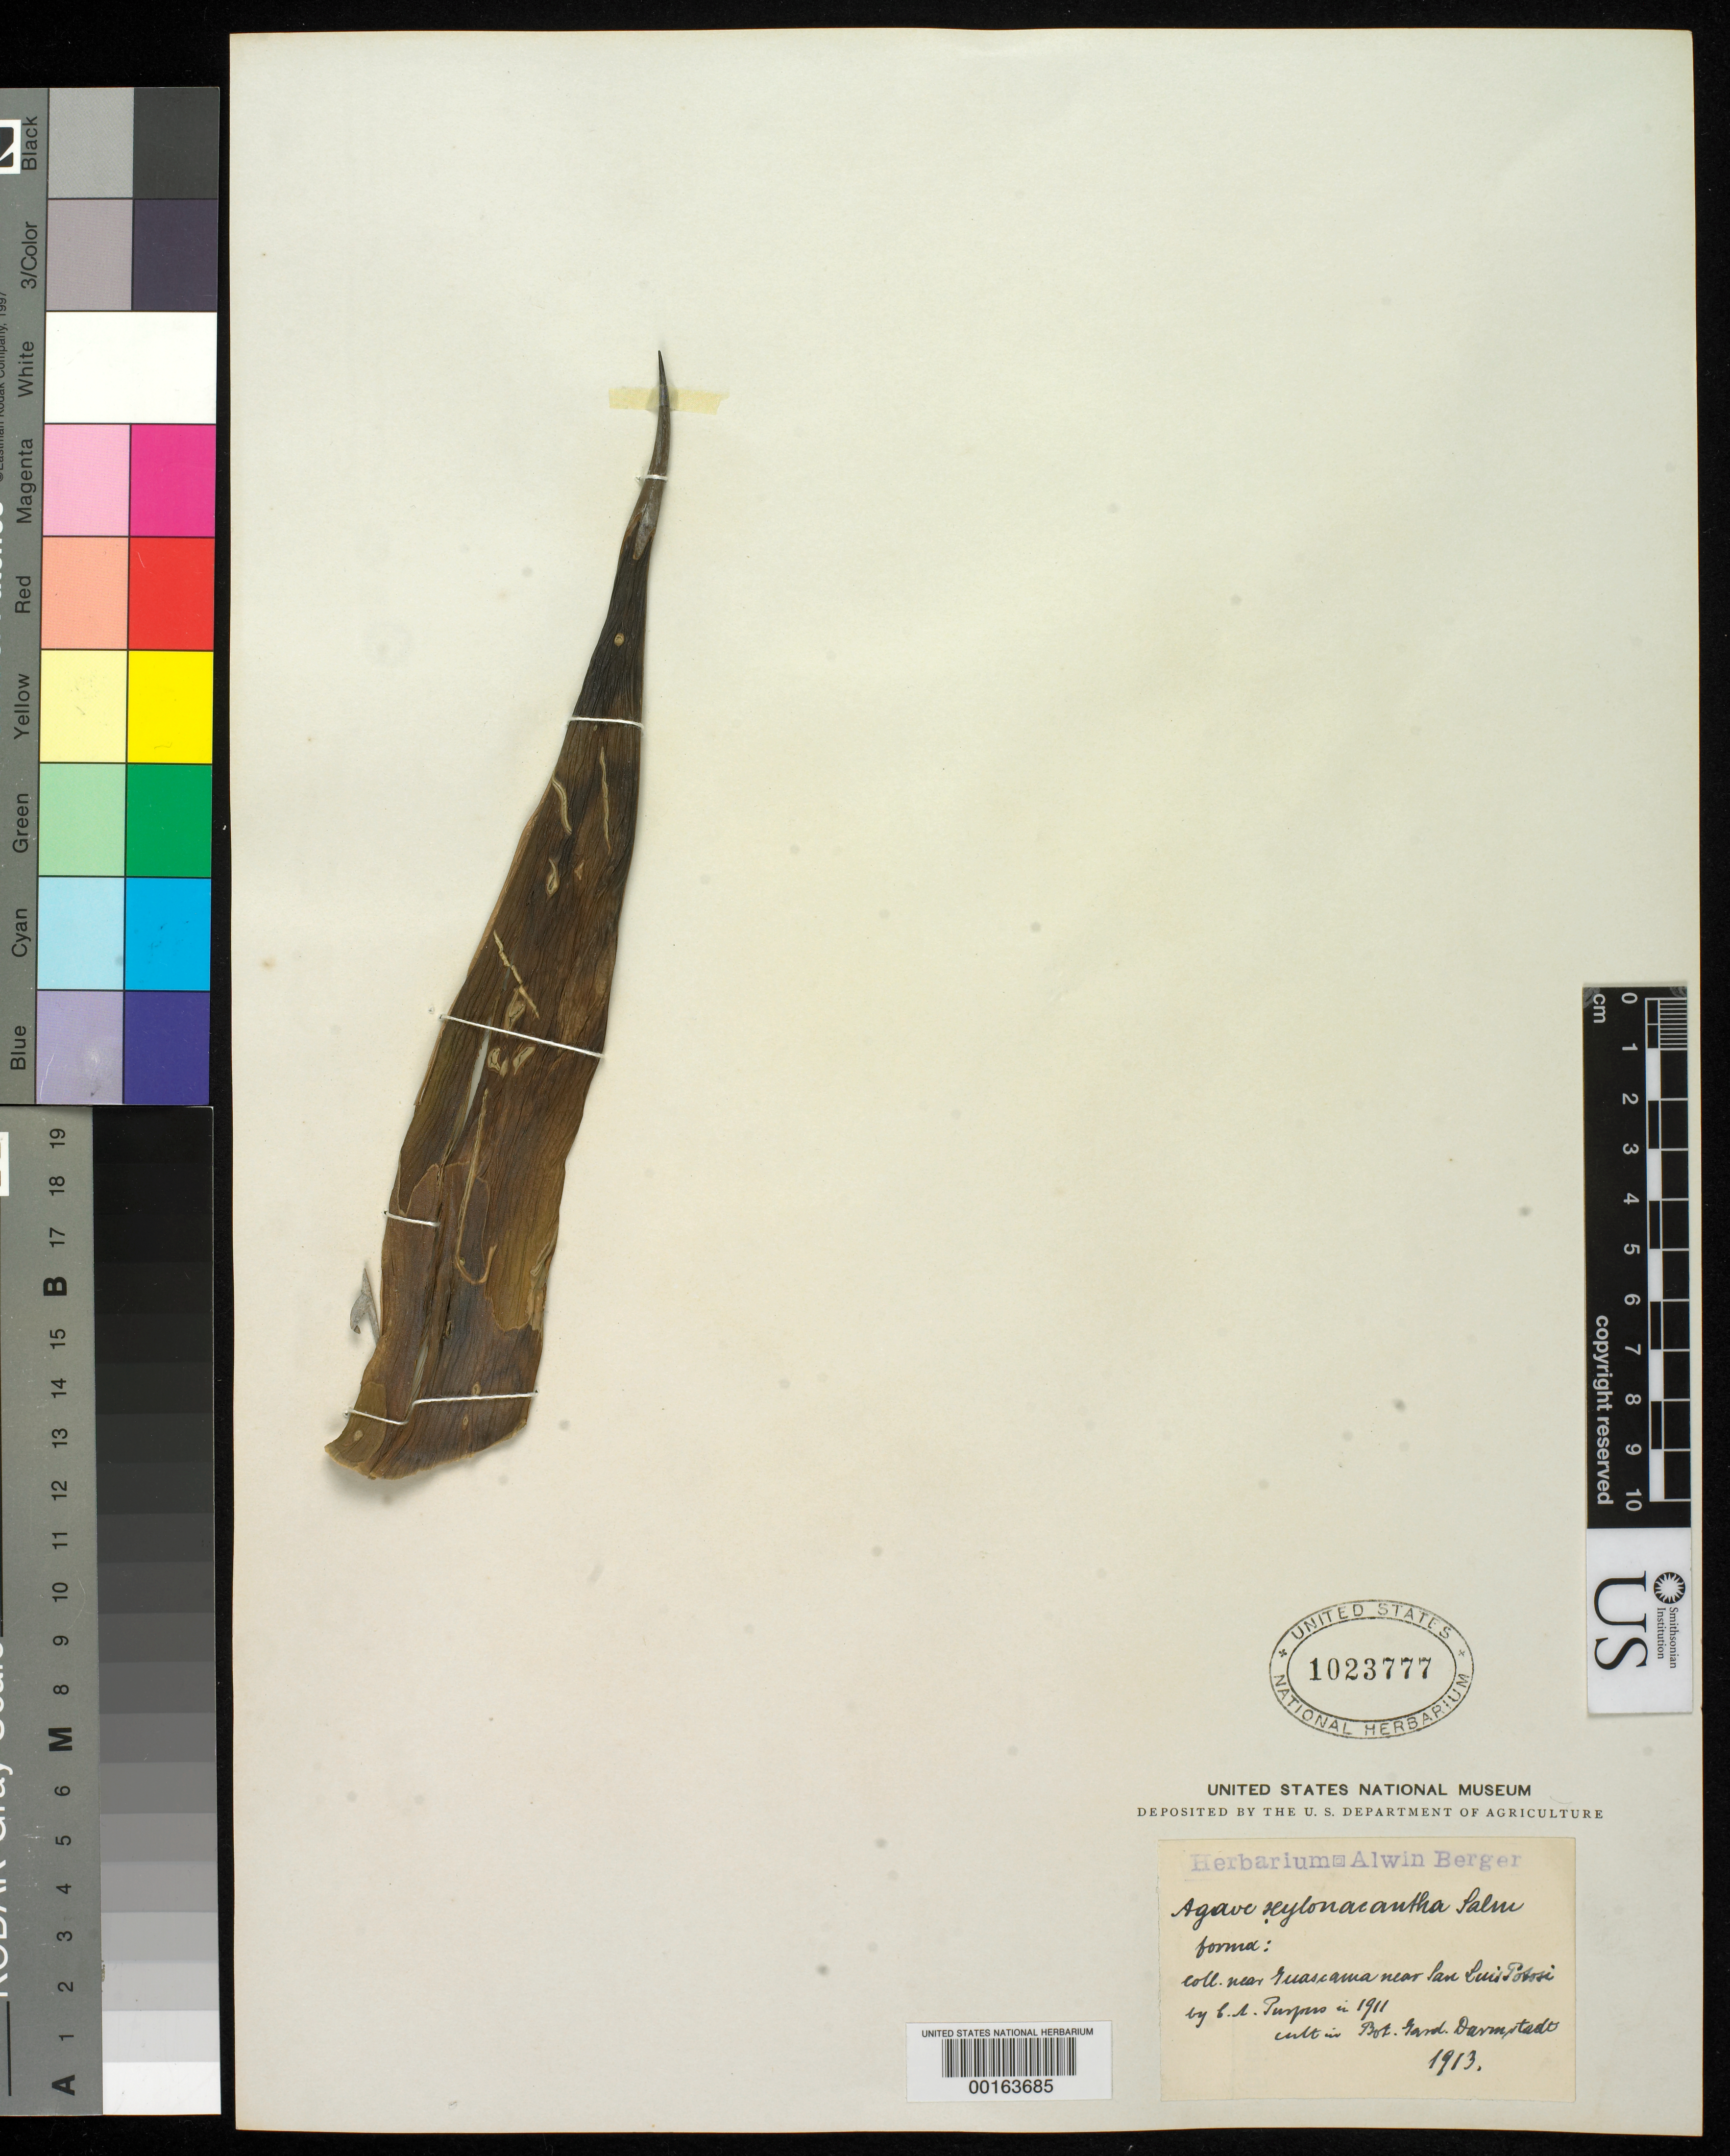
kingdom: Plantae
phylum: Tracheophyta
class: Liliopsida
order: Asparagales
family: Asparagaceae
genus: Agave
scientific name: Agave xylonacantha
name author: Salm-Dyck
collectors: ex herb. A. Berger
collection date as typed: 1911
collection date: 1911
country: Mexico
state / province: San Luis Potosí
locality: Near guascama near San Luis Potosi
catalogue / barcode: US 1023777